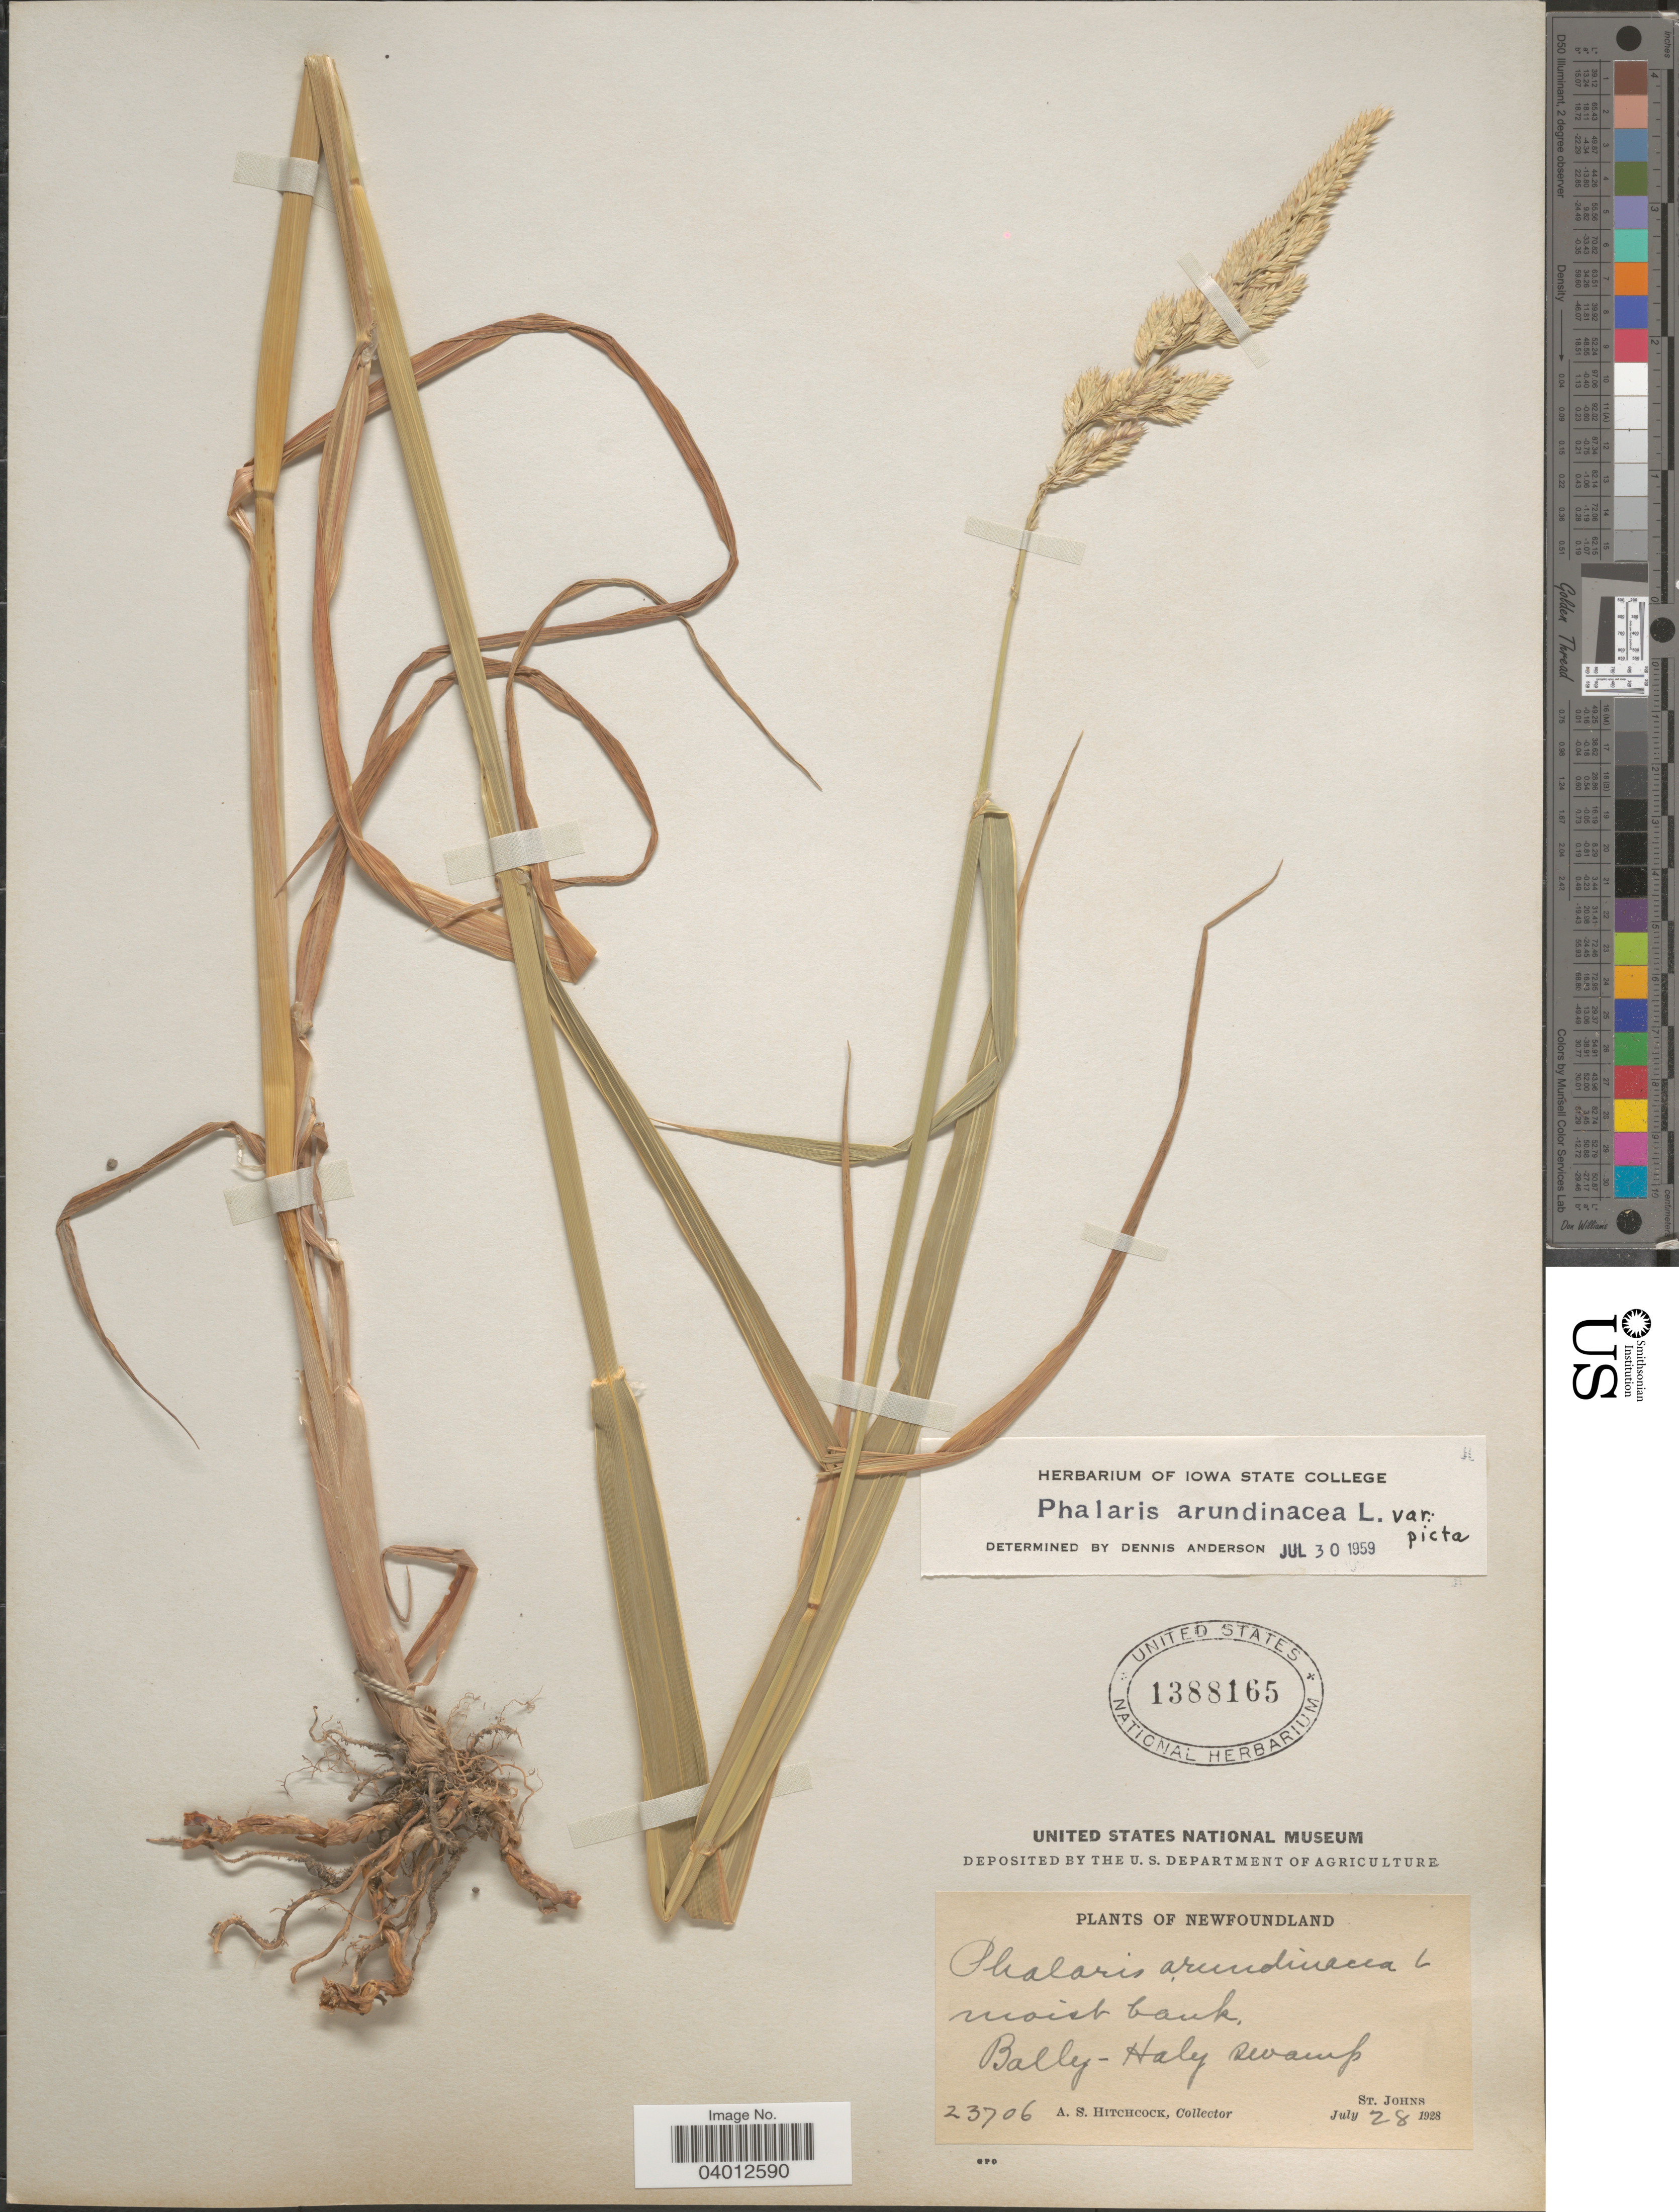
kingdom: Plantae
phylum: Tracheophyta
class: Liliopsida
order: Poales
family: Poaceae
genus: Phalaris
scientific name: Phalaris arundinacea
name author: L.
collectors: A. S. Hitchcock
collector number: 23706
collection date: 1928-07-28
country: Canada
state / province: Newfoundland and Labrador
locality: Bally-Haly swamp. St. Johns.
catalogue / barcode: US 1388165